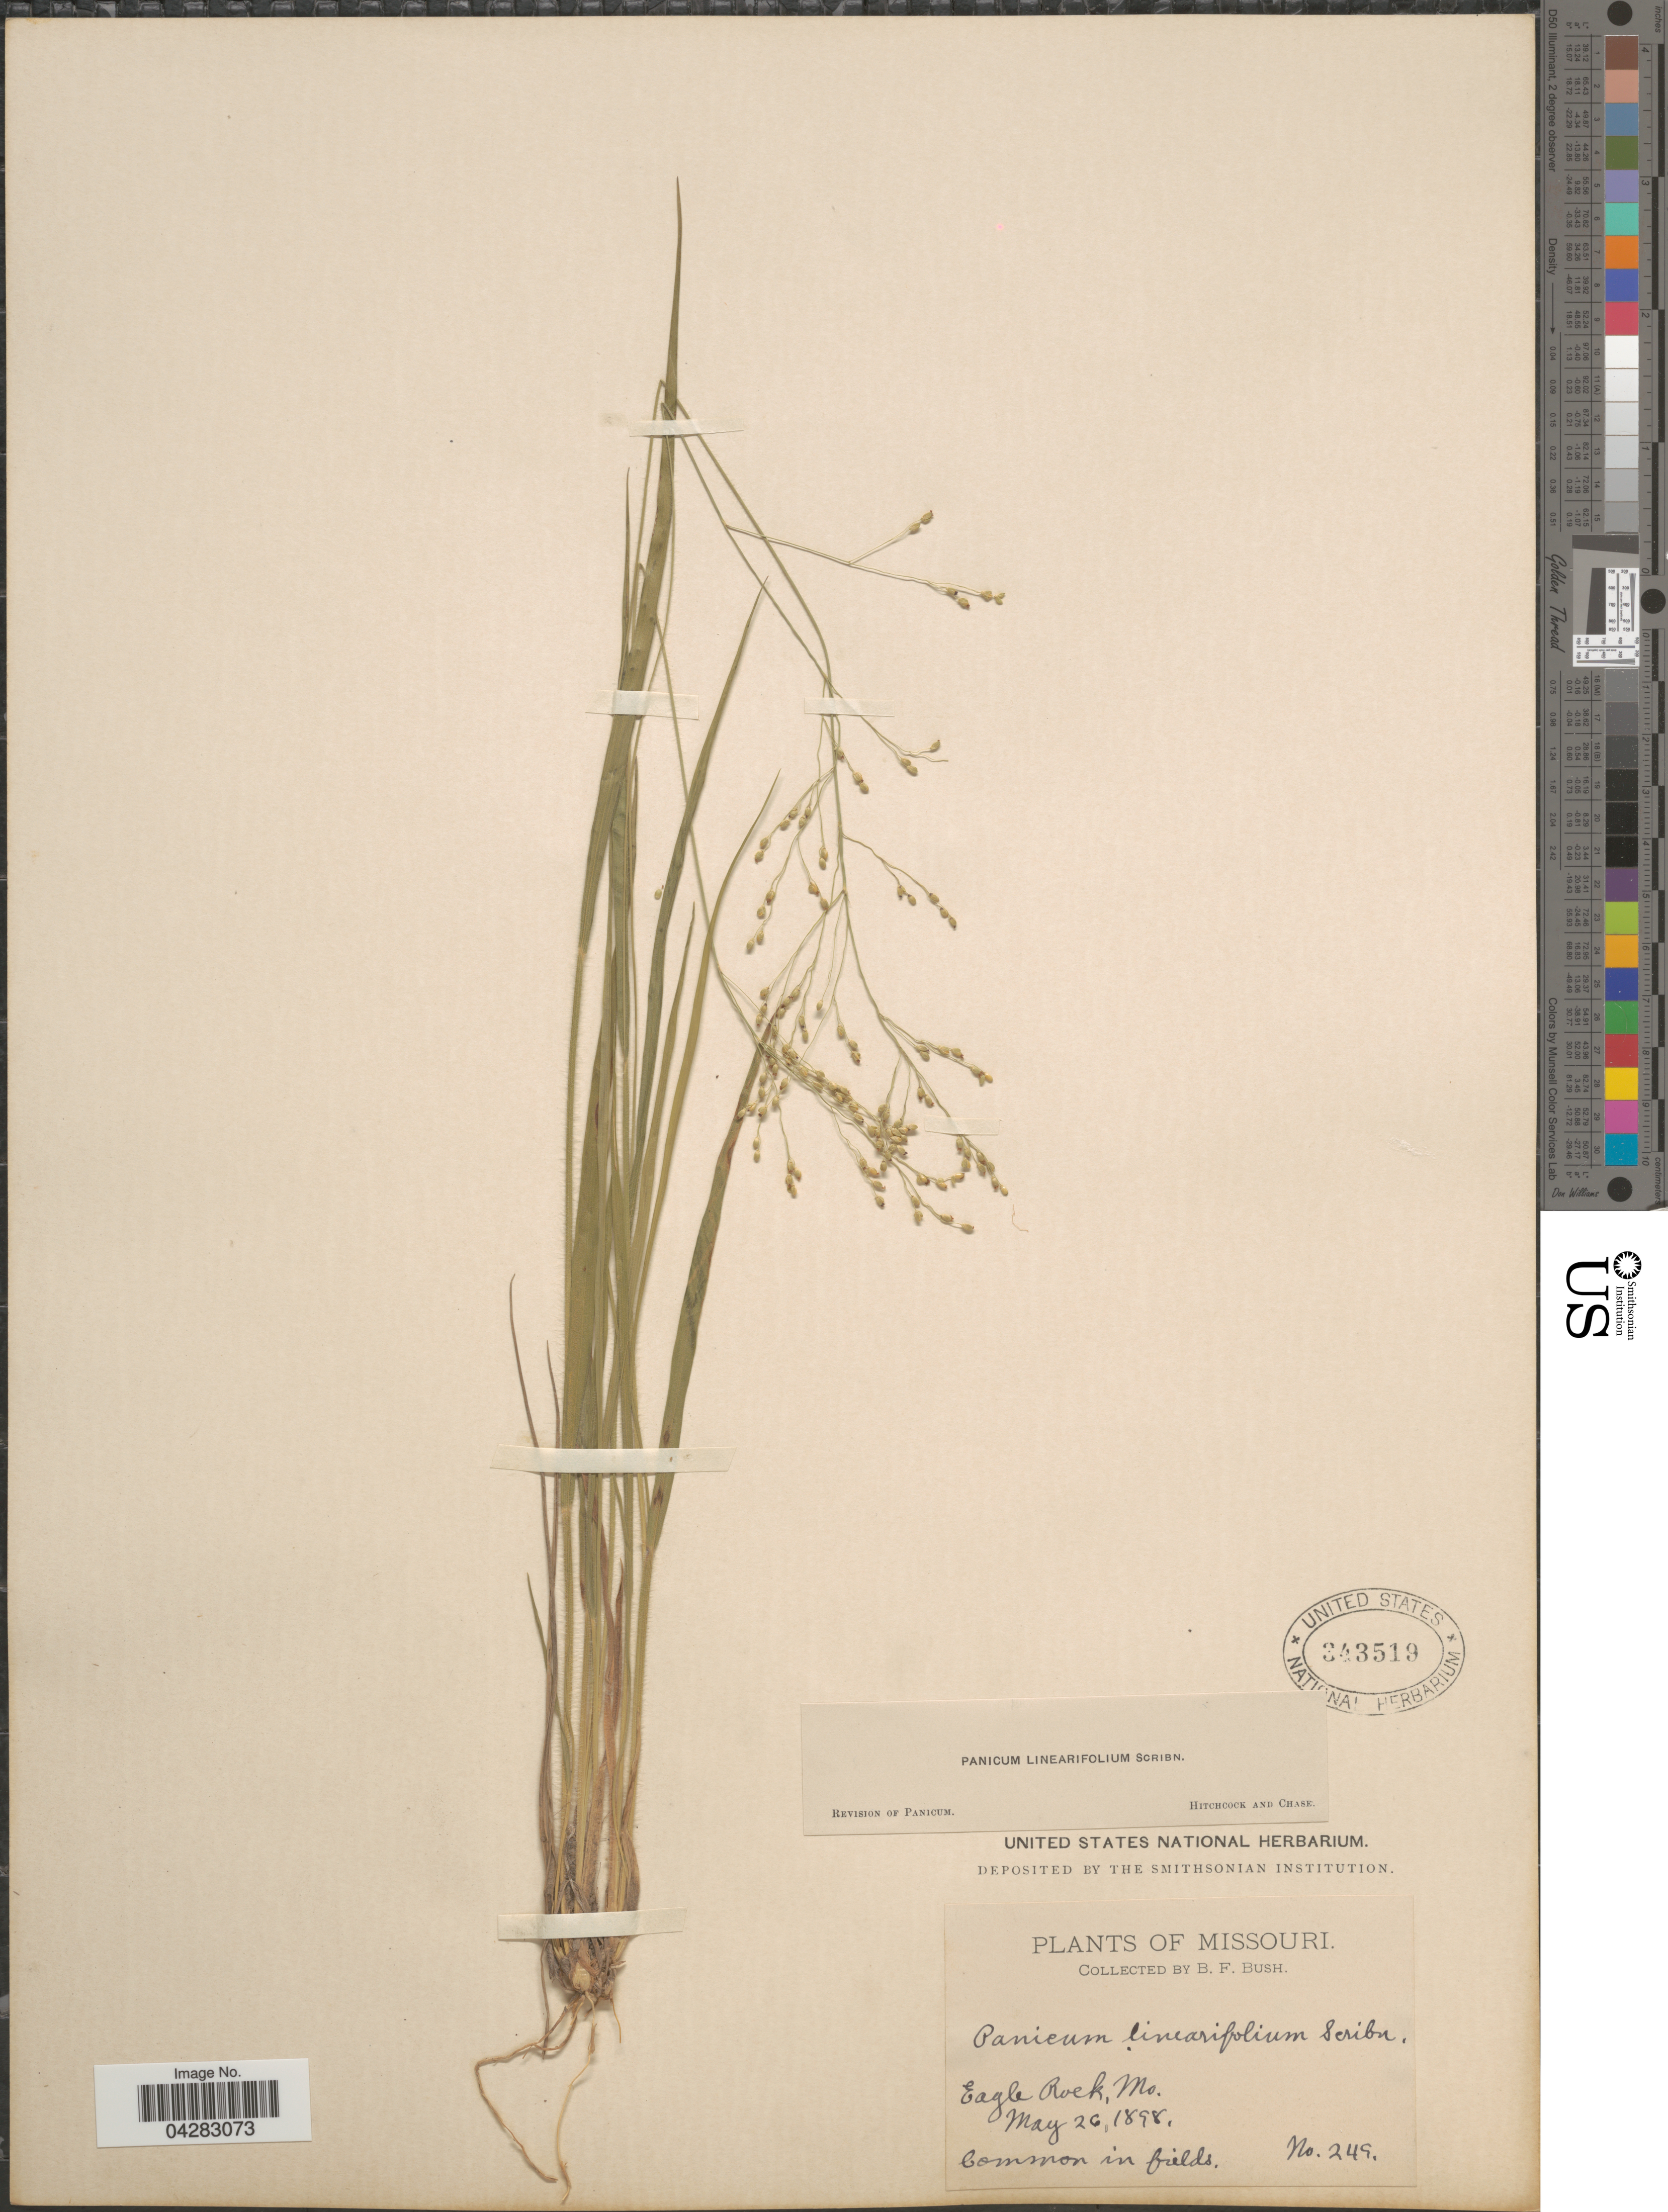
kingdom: Plantae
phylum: Tracheophyta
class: Liliopsida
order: Poales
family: Poaceae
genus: Dichanthelium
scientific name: Dichanthelium linearifolium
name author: (Scribn.) Gould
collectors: B. F. Bush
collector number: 249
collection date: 1898-05-26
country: United States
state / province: Missouri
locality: Eagle Rock. Common in fields.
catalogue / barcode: US 343519